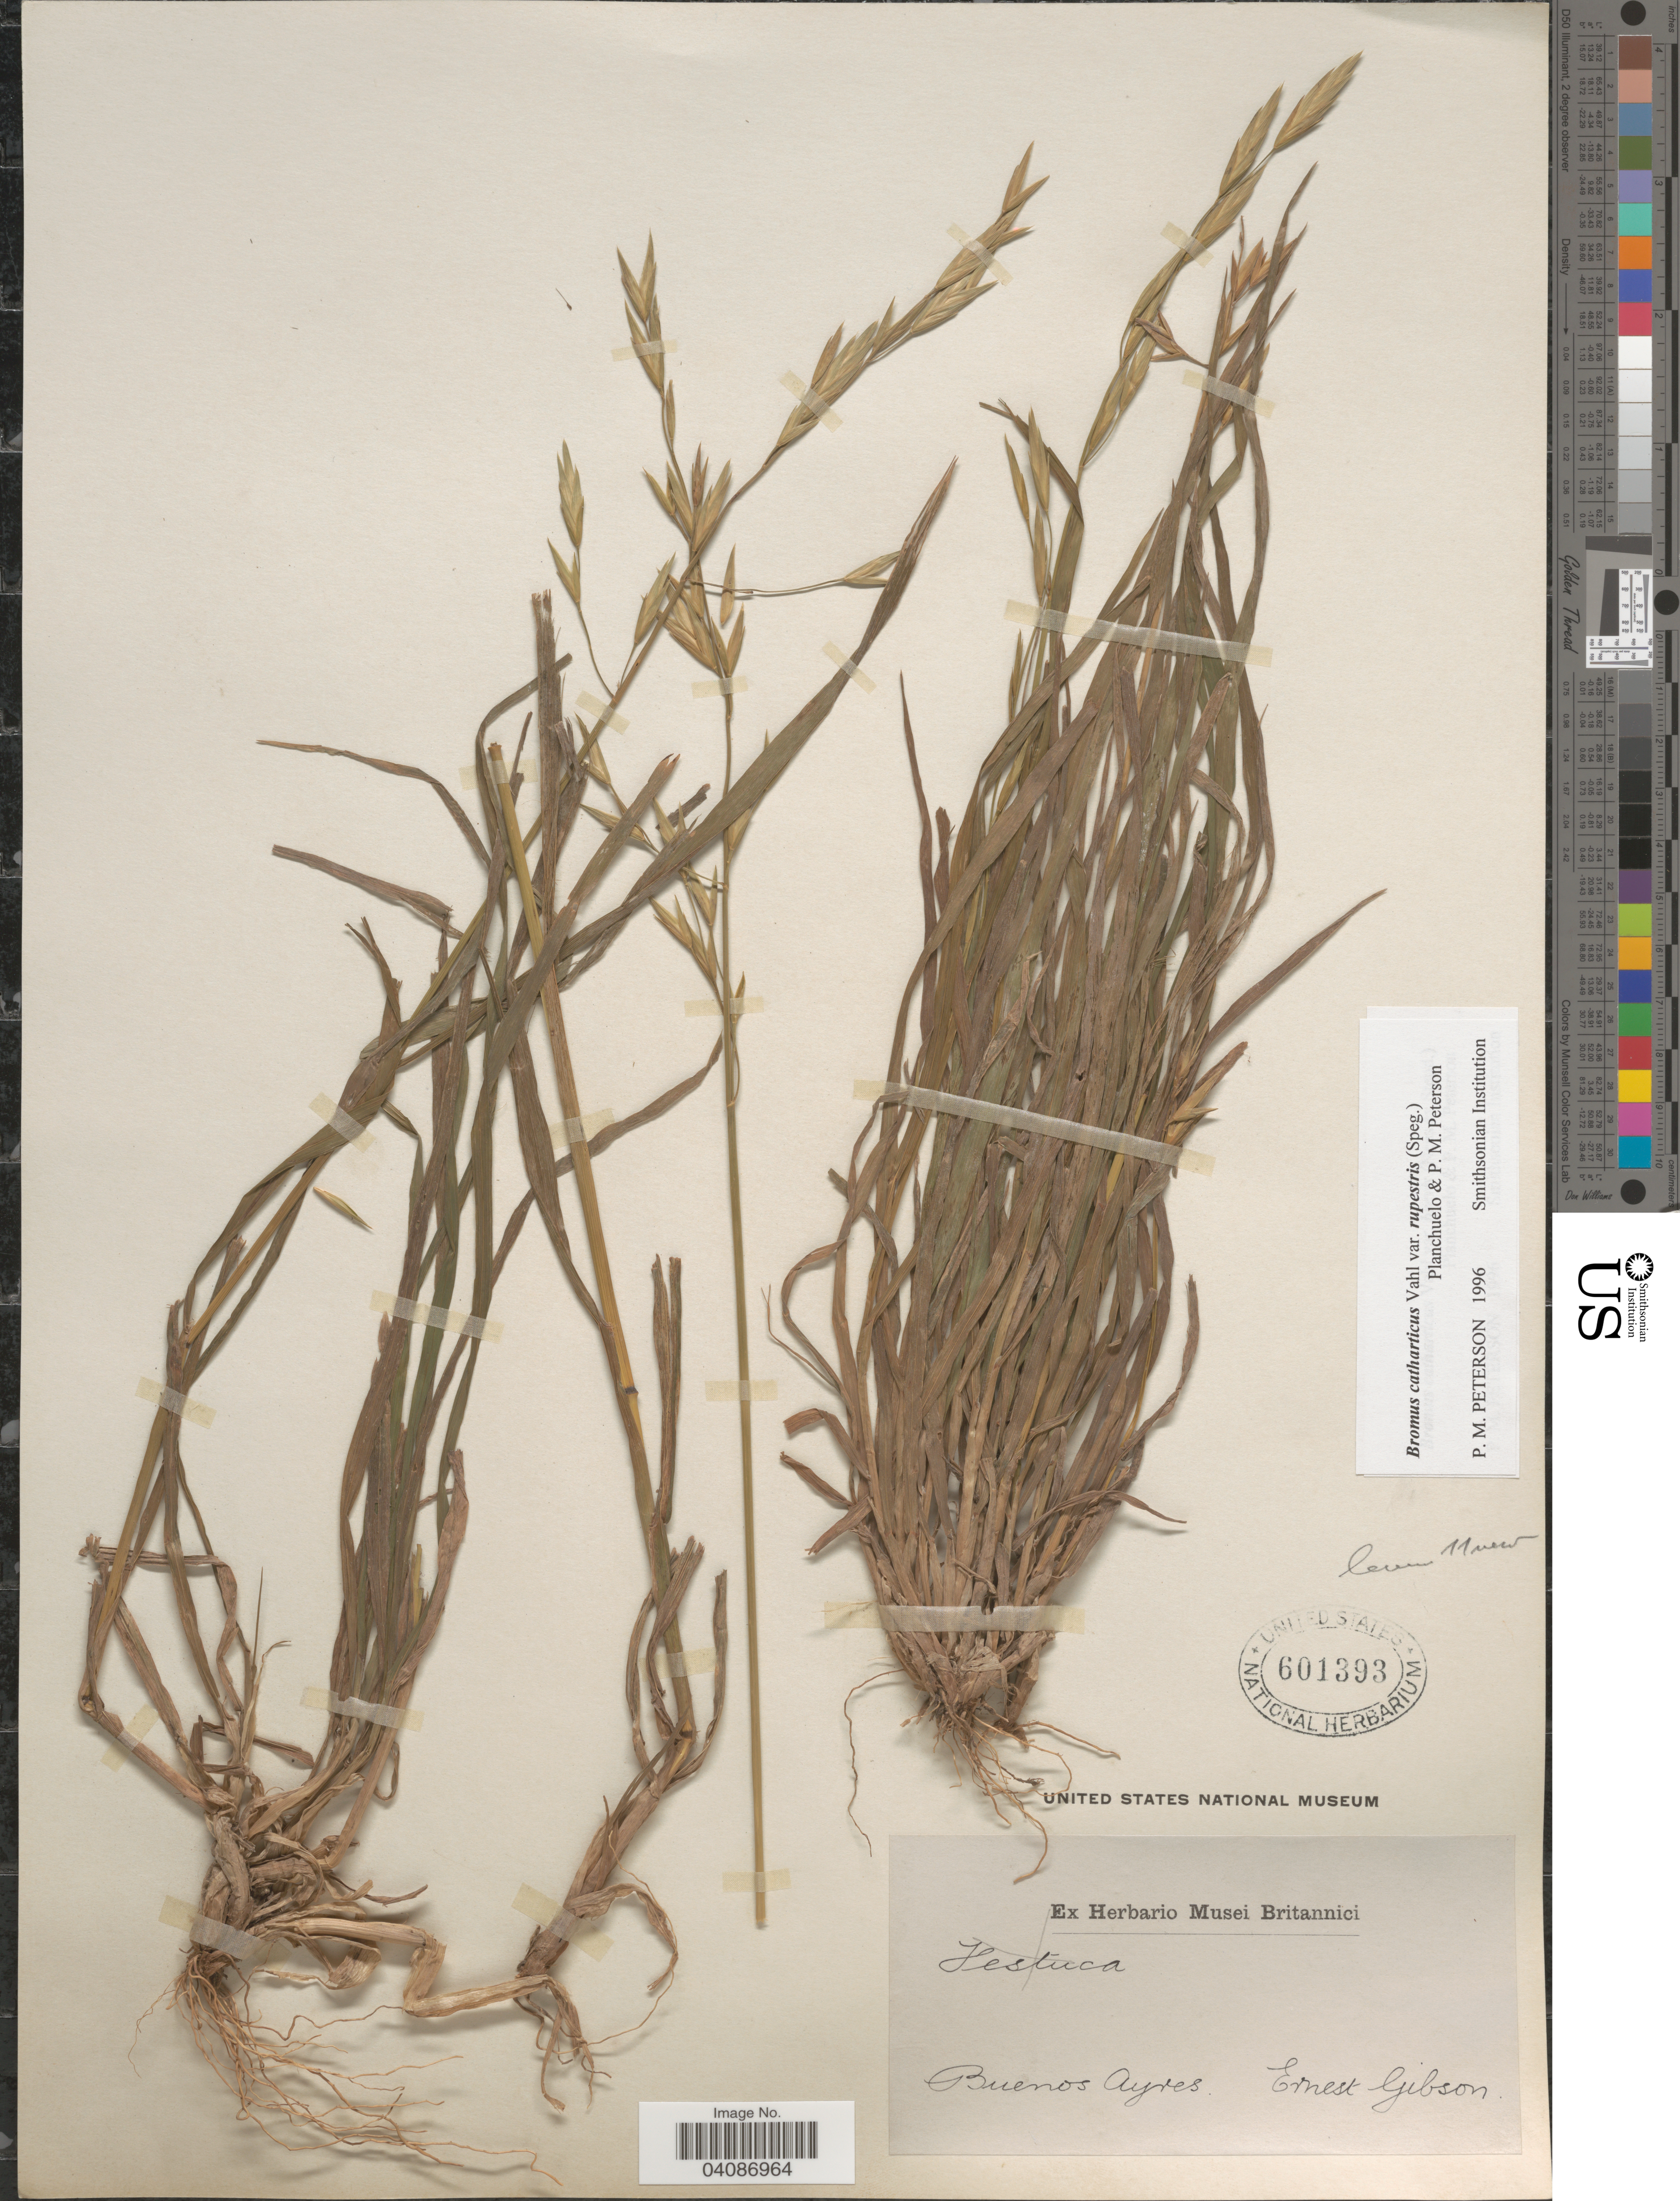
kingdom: Plantae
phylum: Tracheophyta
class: Liliopsida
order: Poales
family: Poaceae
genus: Bromus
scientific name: Bromus cebadilla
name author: Steud.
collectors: E. Gibson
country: Argentina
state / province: Buenos Aires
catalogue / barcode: US 601393